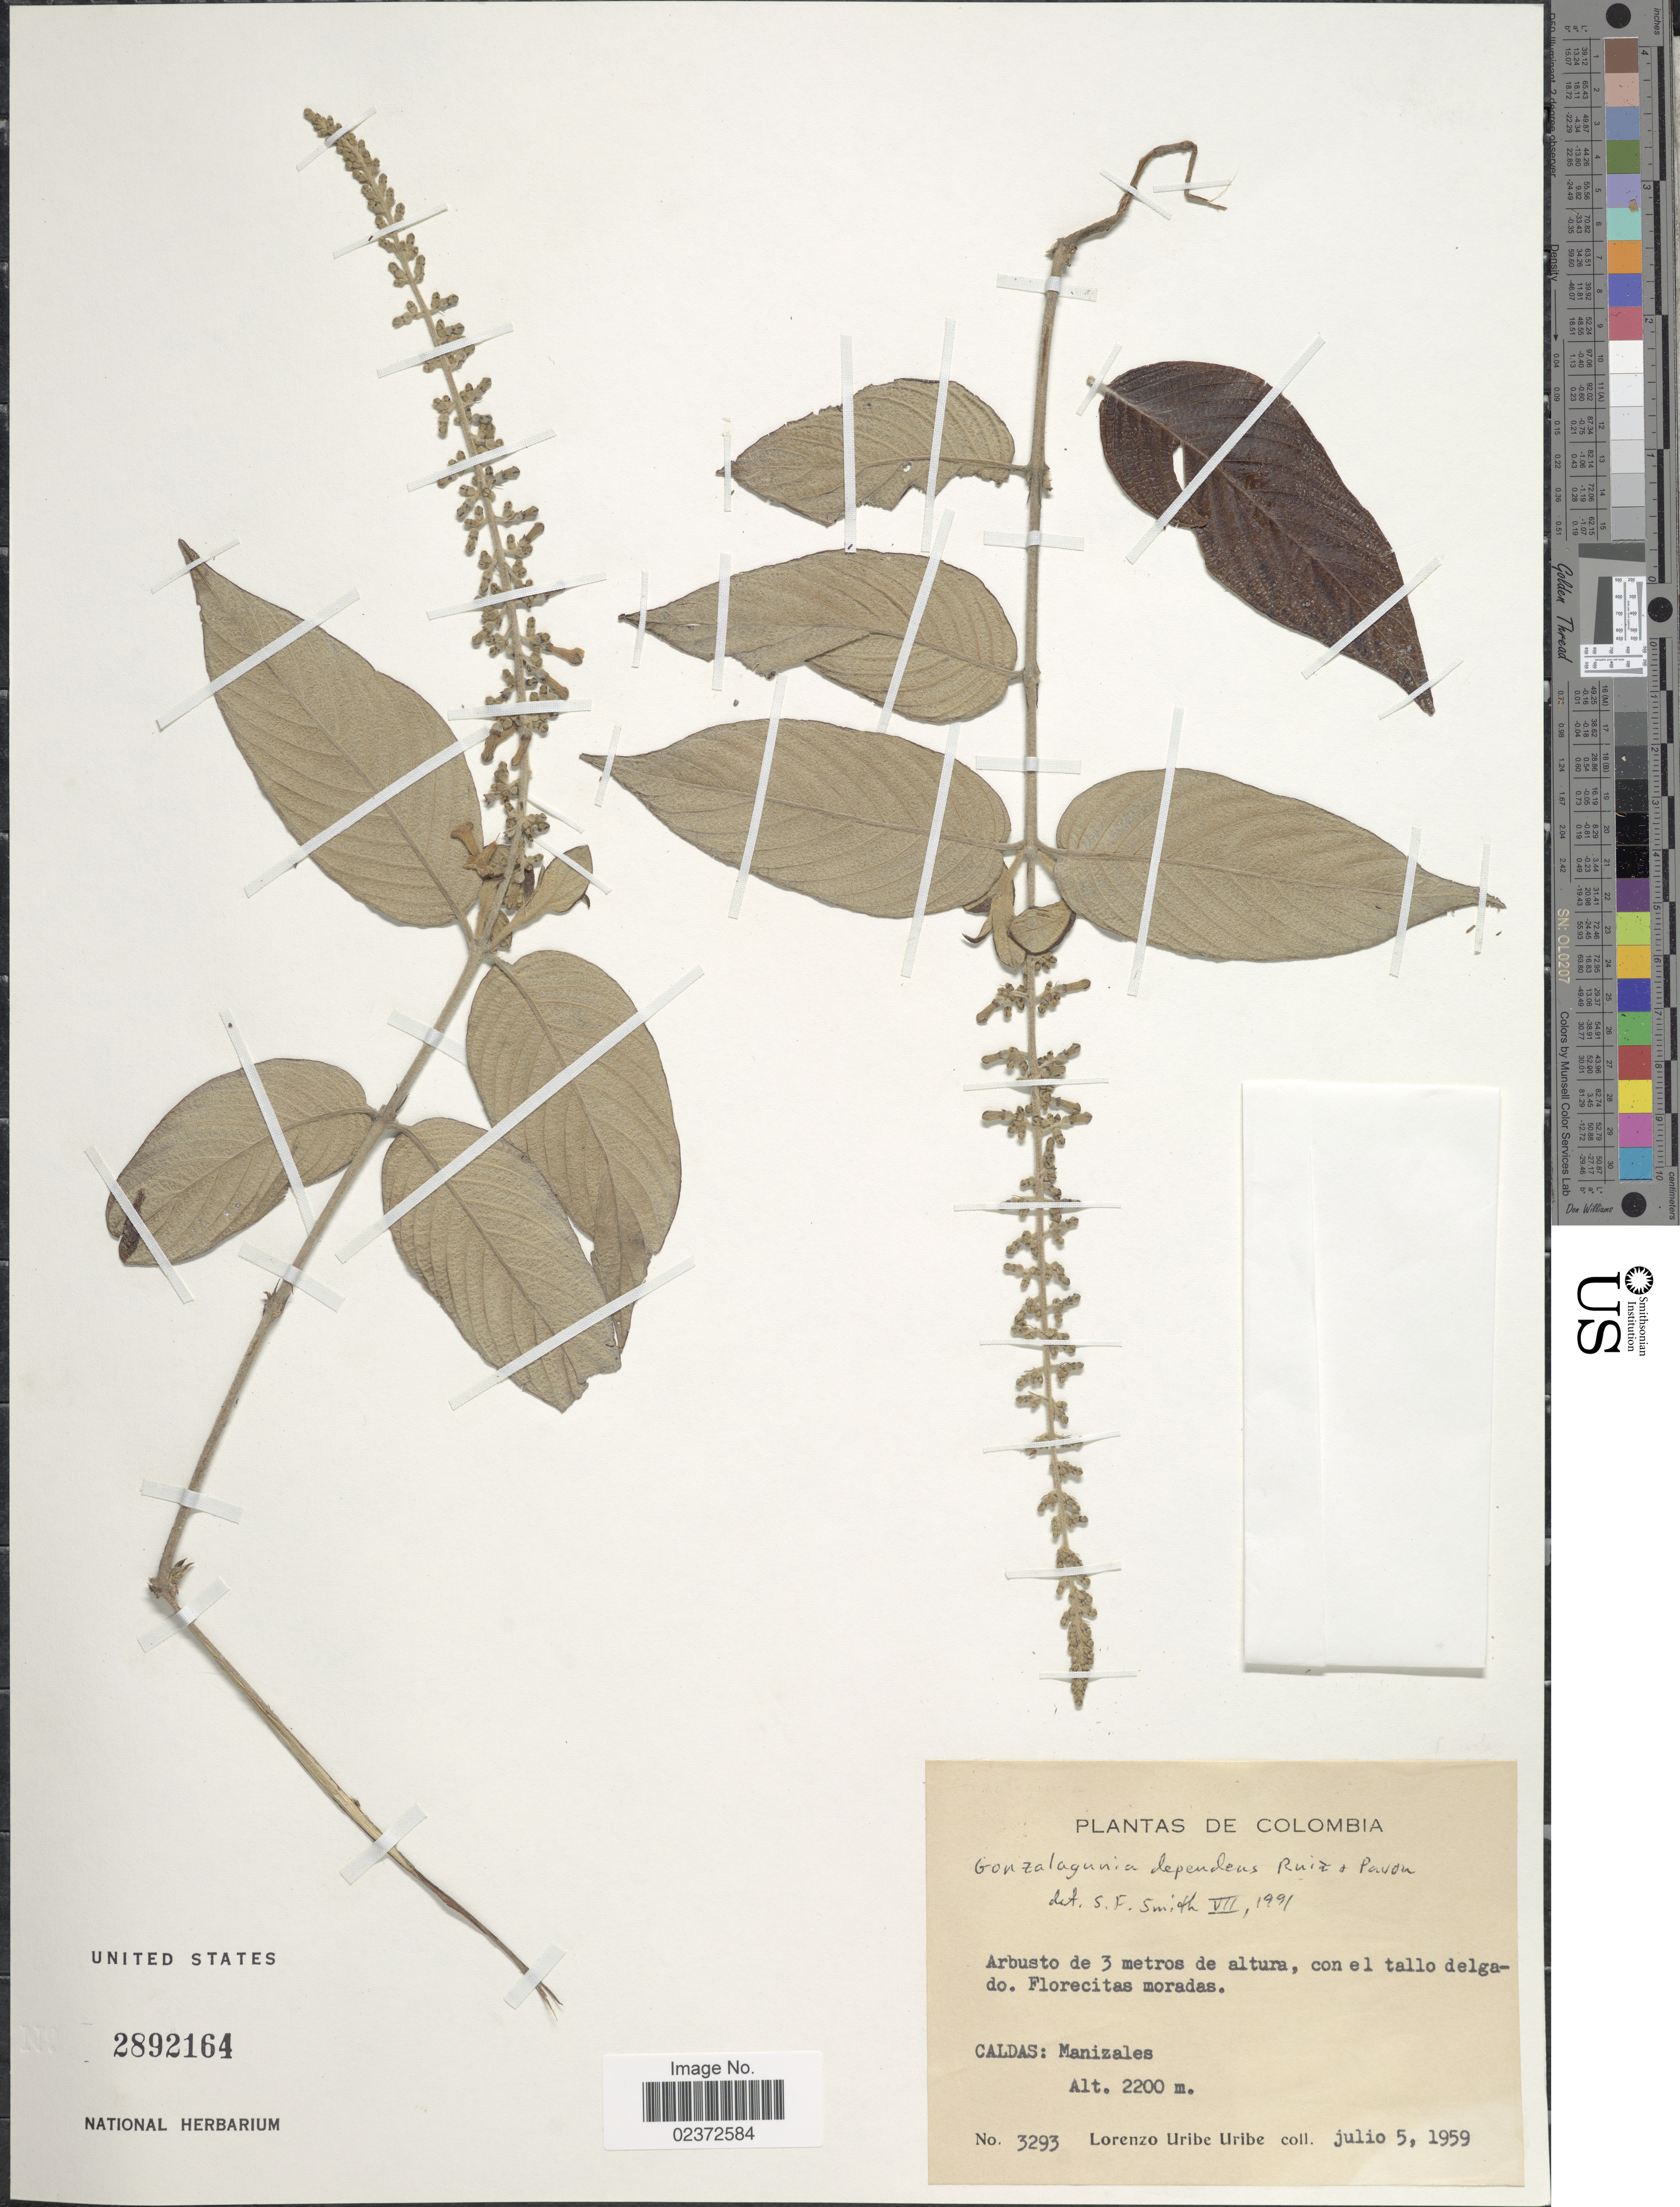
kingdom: Plantae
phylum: Tracheophyta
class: Magnoliopsida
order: Gentianales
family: Rubiaceae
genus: Gonzalagunia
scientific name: Gonzalagunia dependens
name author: Ruiz & Pav.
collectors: L. Uribe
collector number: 3293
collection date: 1959-07-05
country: Colombia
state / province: Caldas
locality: Manizales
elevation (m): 2200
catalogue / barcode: US 2892164